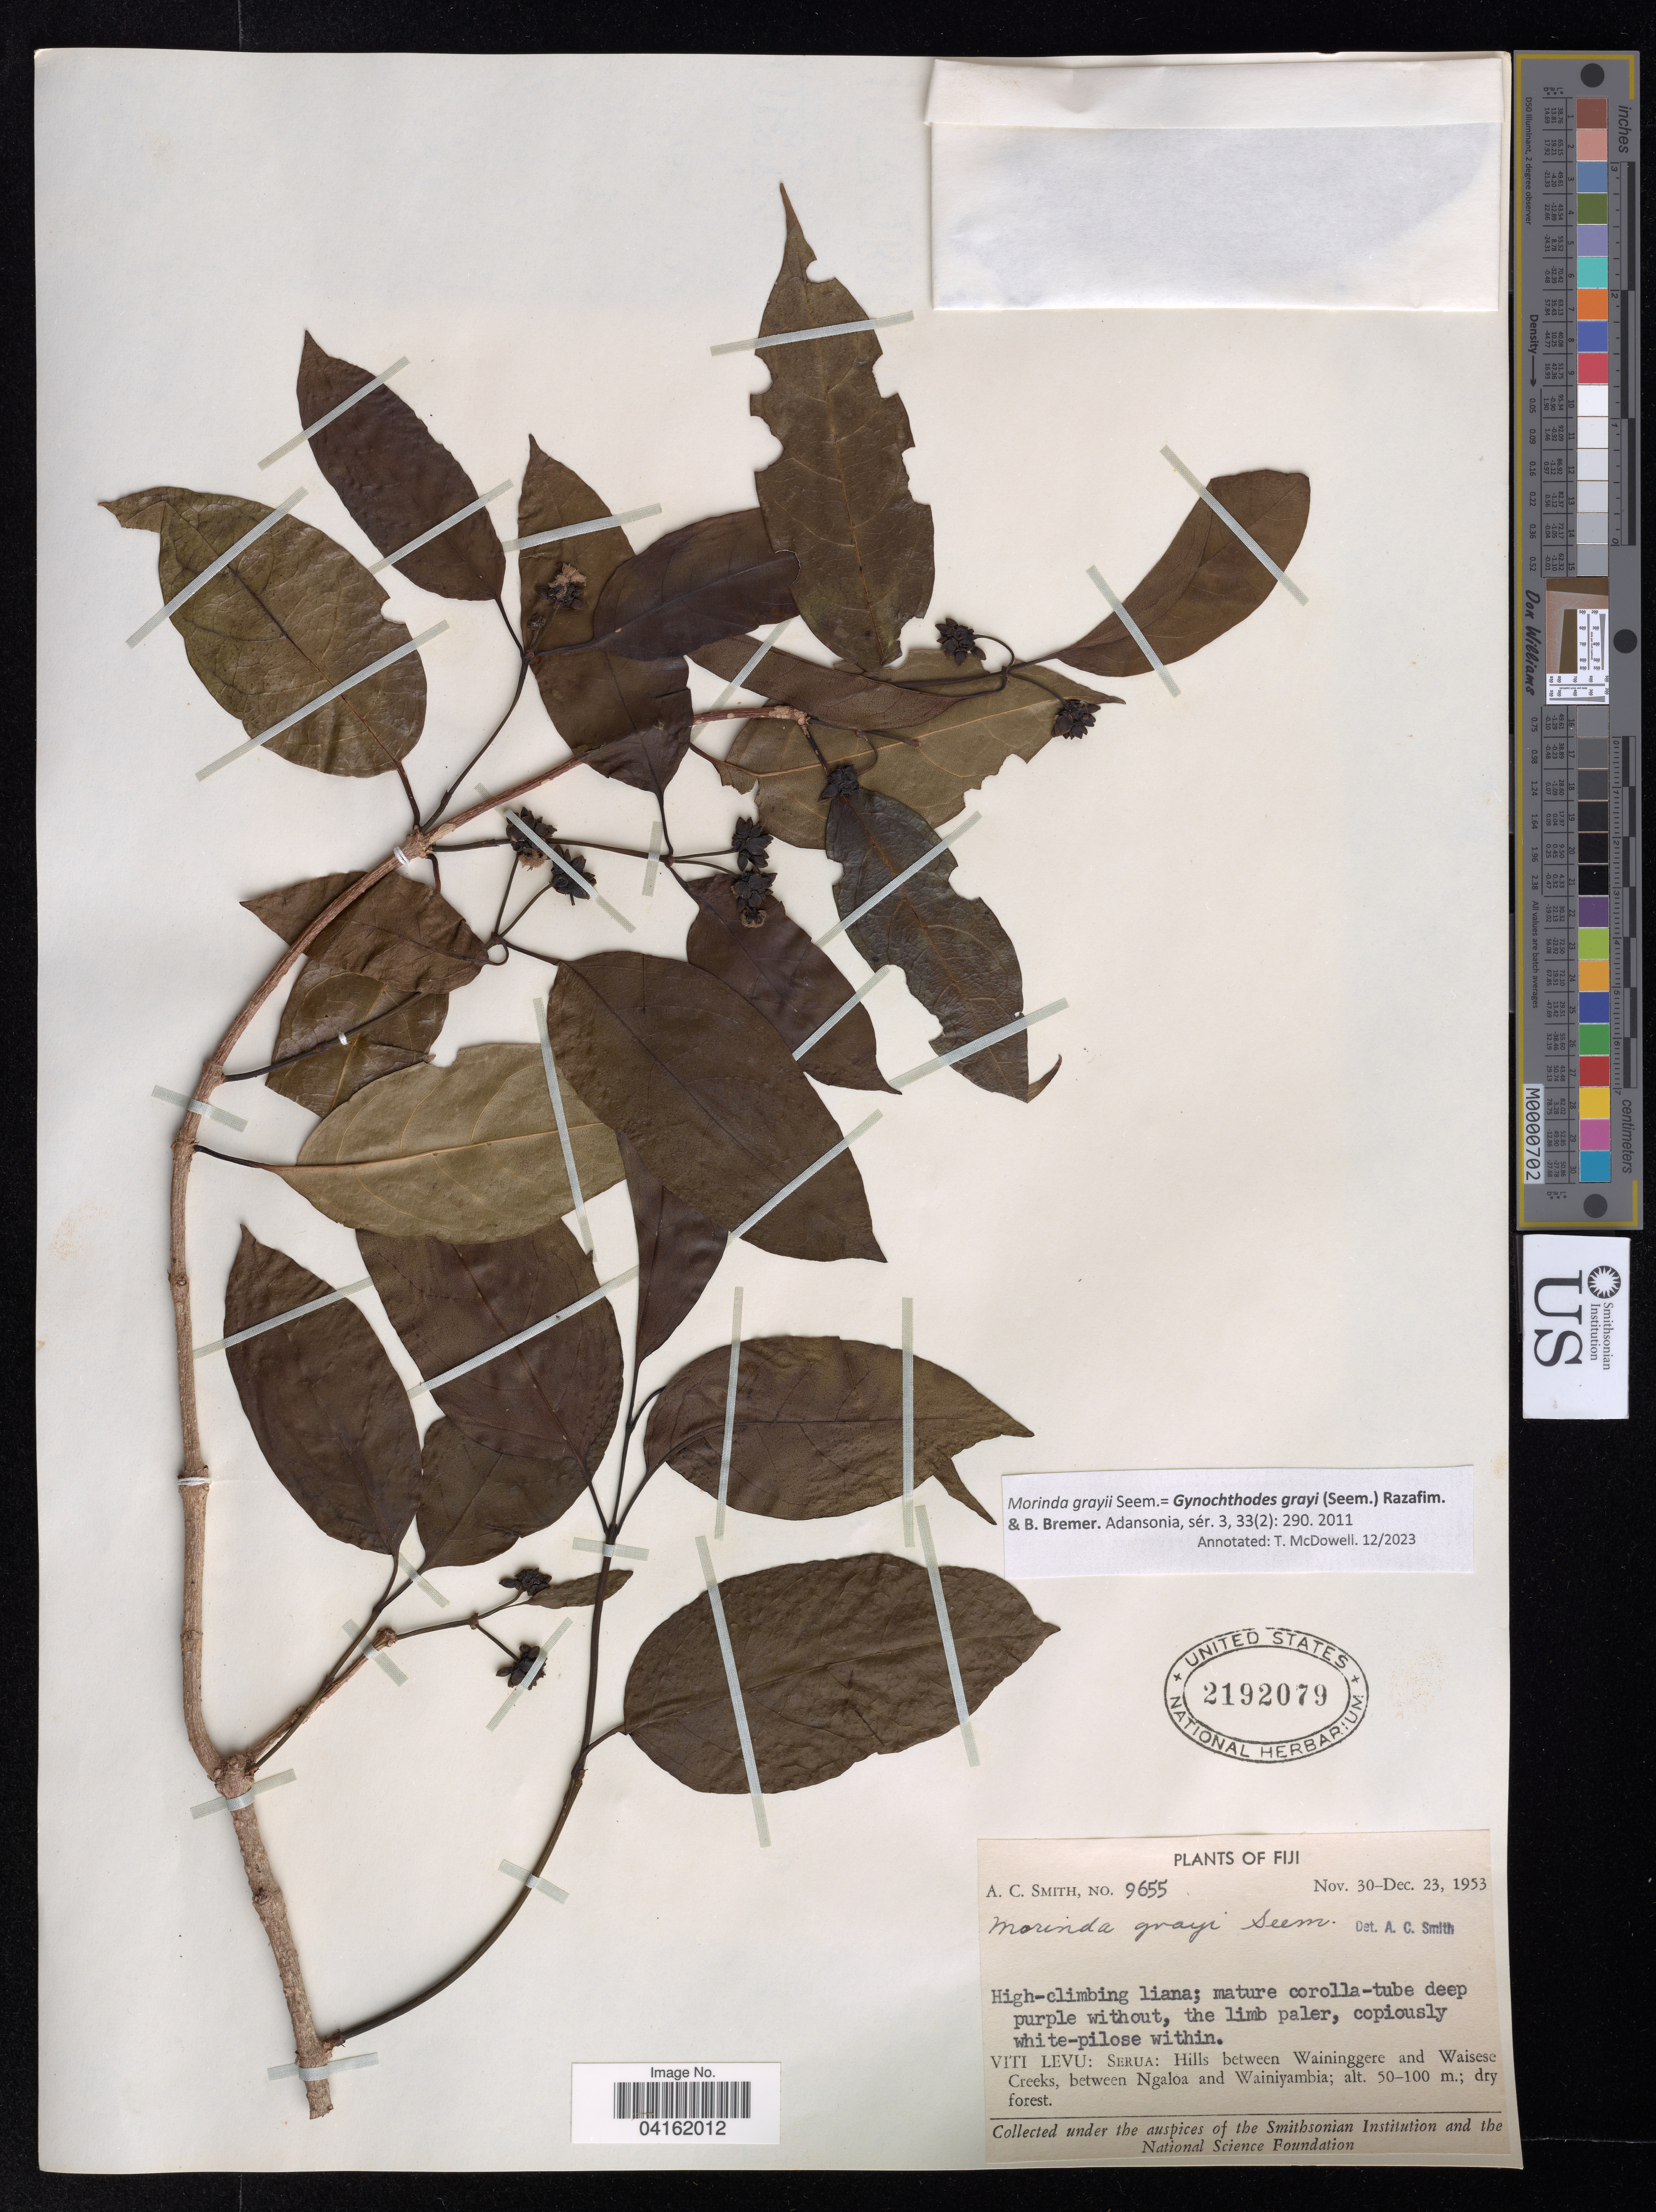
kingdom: Plantae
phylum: Tracheophyta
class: Magnoliopsida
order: Gentianales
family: Rubiaceae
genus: Morinda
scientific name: Morinda grayi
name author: Seem.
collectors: A. C. Smith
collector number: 9655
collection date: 1953-11-30/1953-12-23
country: Fiji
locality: Viti Levu: Serua: Hills between Waininggere and Waisese Creeks, between Ngaloa and Wainiyambia.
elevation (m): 50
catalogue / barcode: US 2192079